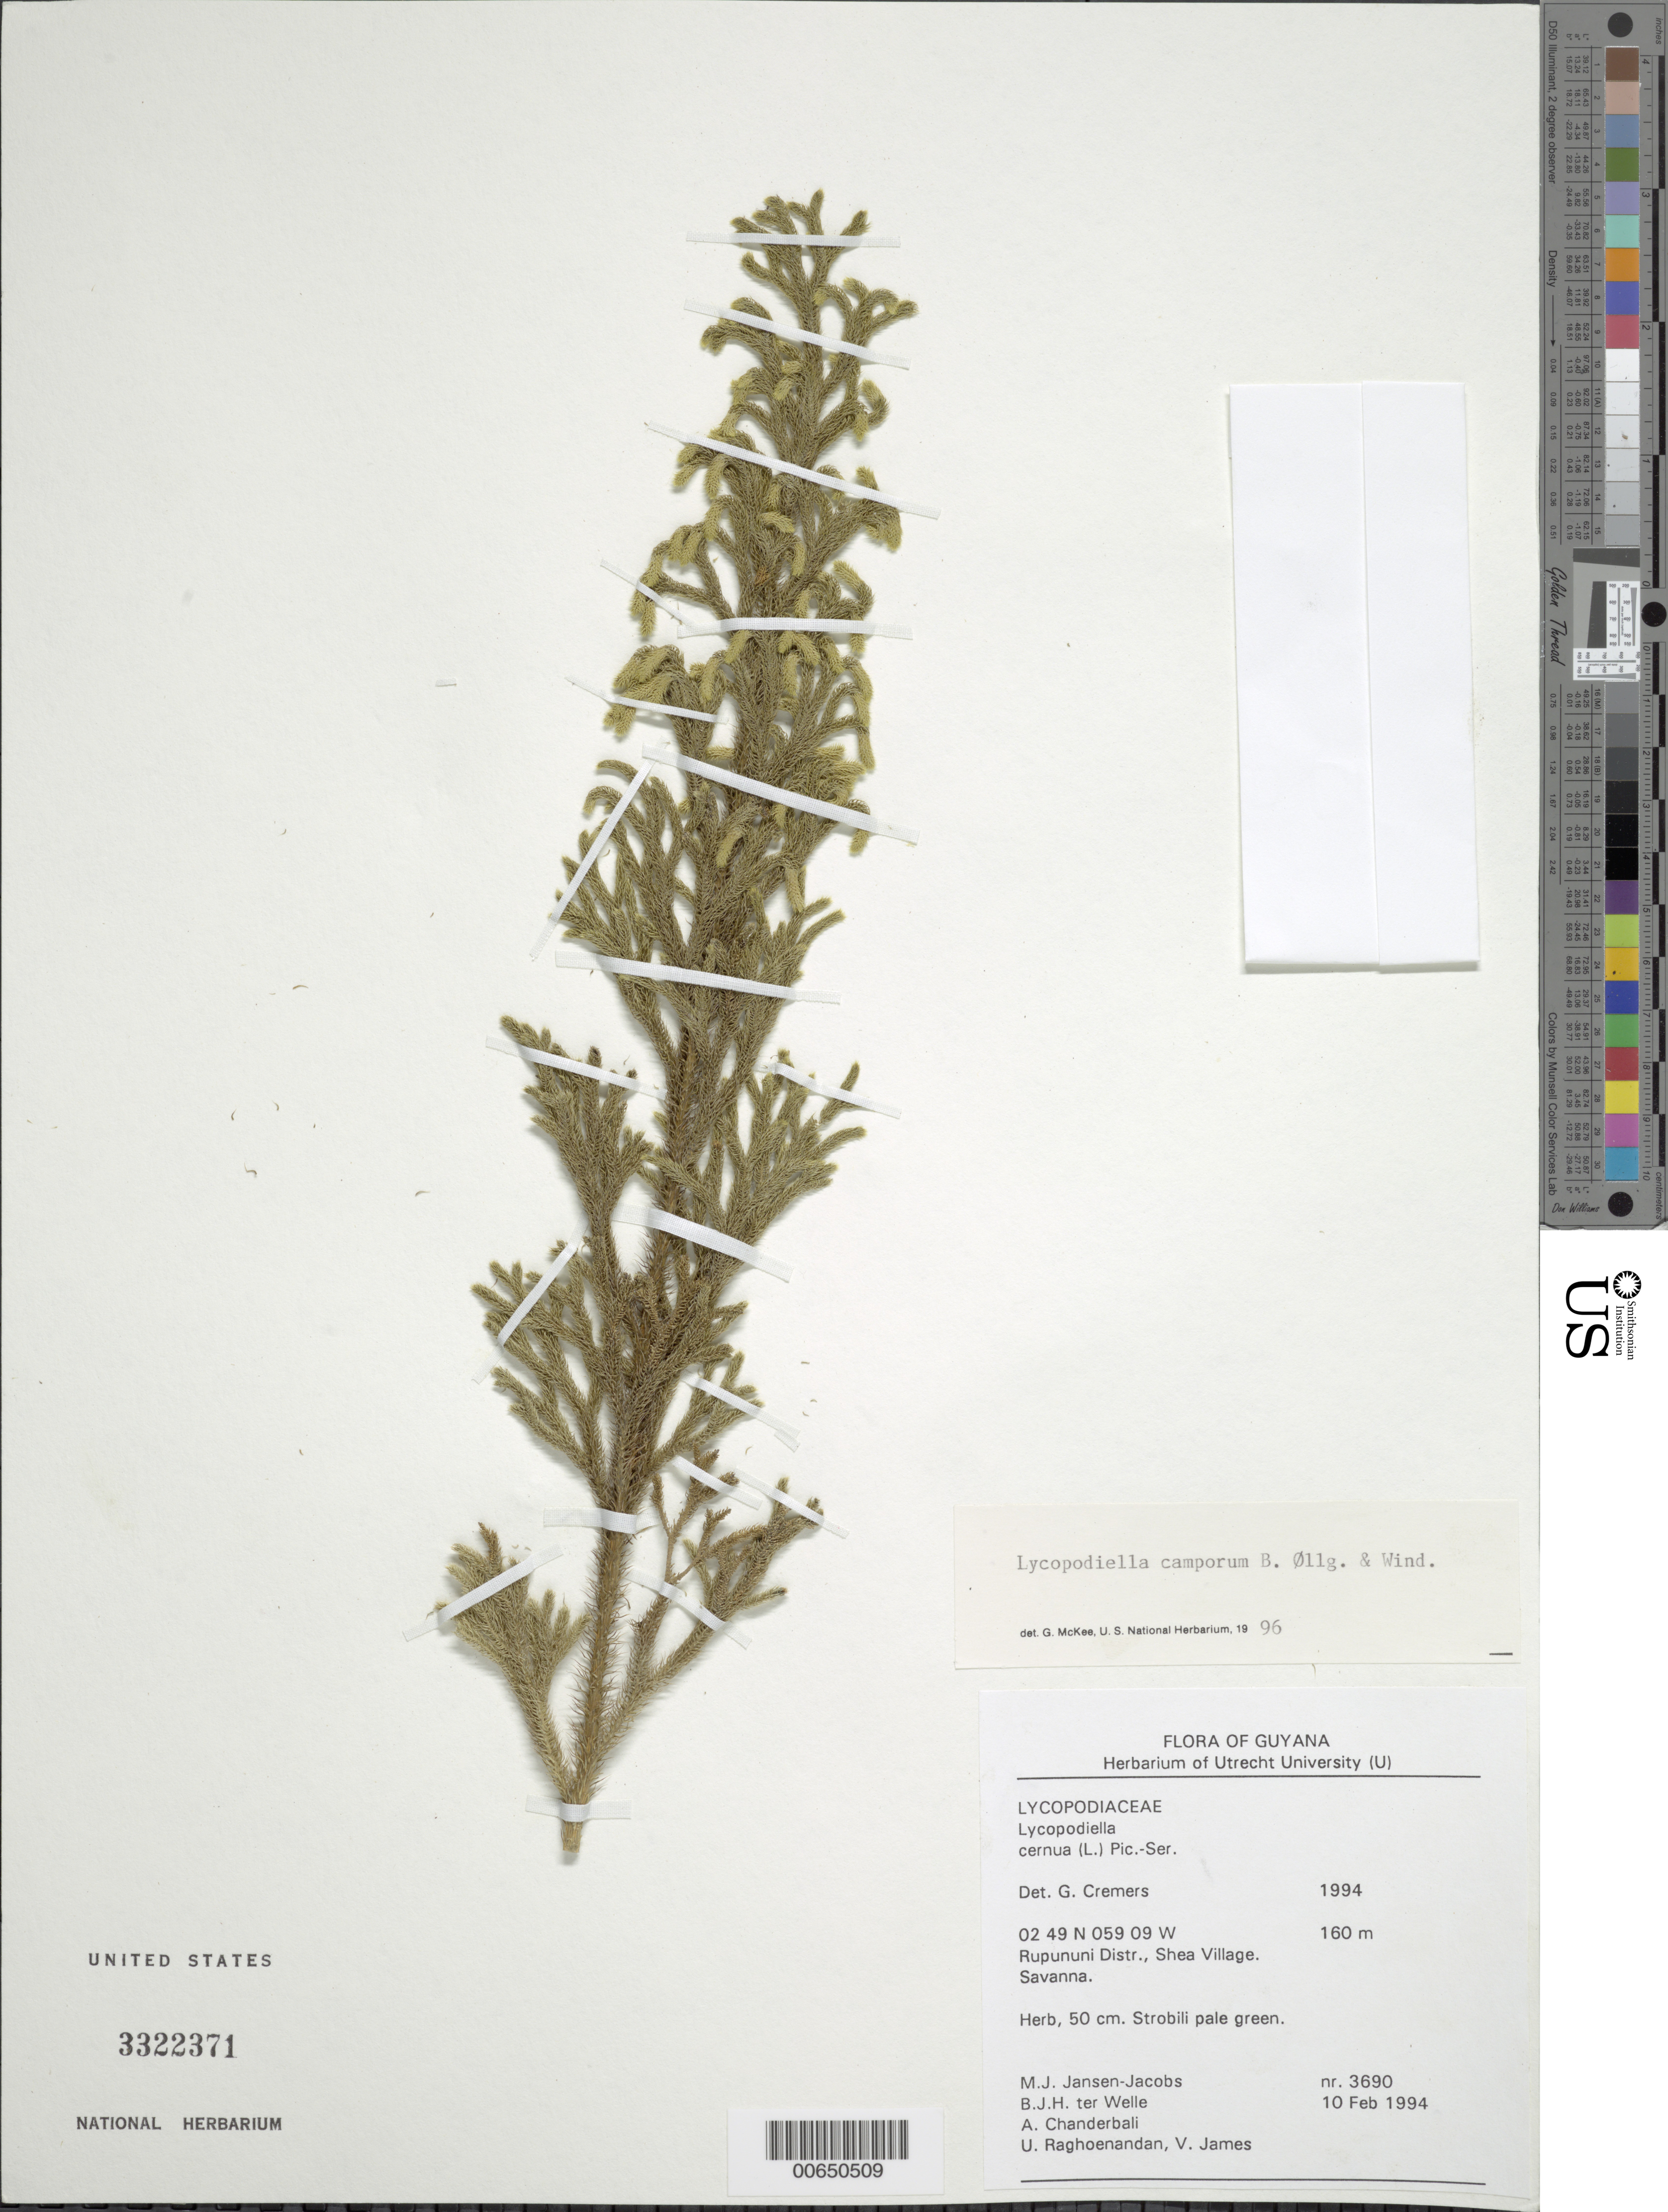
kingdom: Plantae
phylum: Tracheophyta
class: Lycopodiopsida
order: Lycopodiales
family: Lycopodiaceae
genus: Palhinhaea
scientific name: Palhinhaea camporum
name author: (B. Øllg. & P.G. Windisch) Holub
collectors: M. J. Jansen-Jacobs, B. ter Welle, A. S. Chanderbali, U. Raghoenandan & V. James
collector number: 3690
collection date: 1994-02-10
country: Guyana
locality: Rupununi Distr., Shea Village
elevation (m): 160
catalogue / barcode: US 3322371